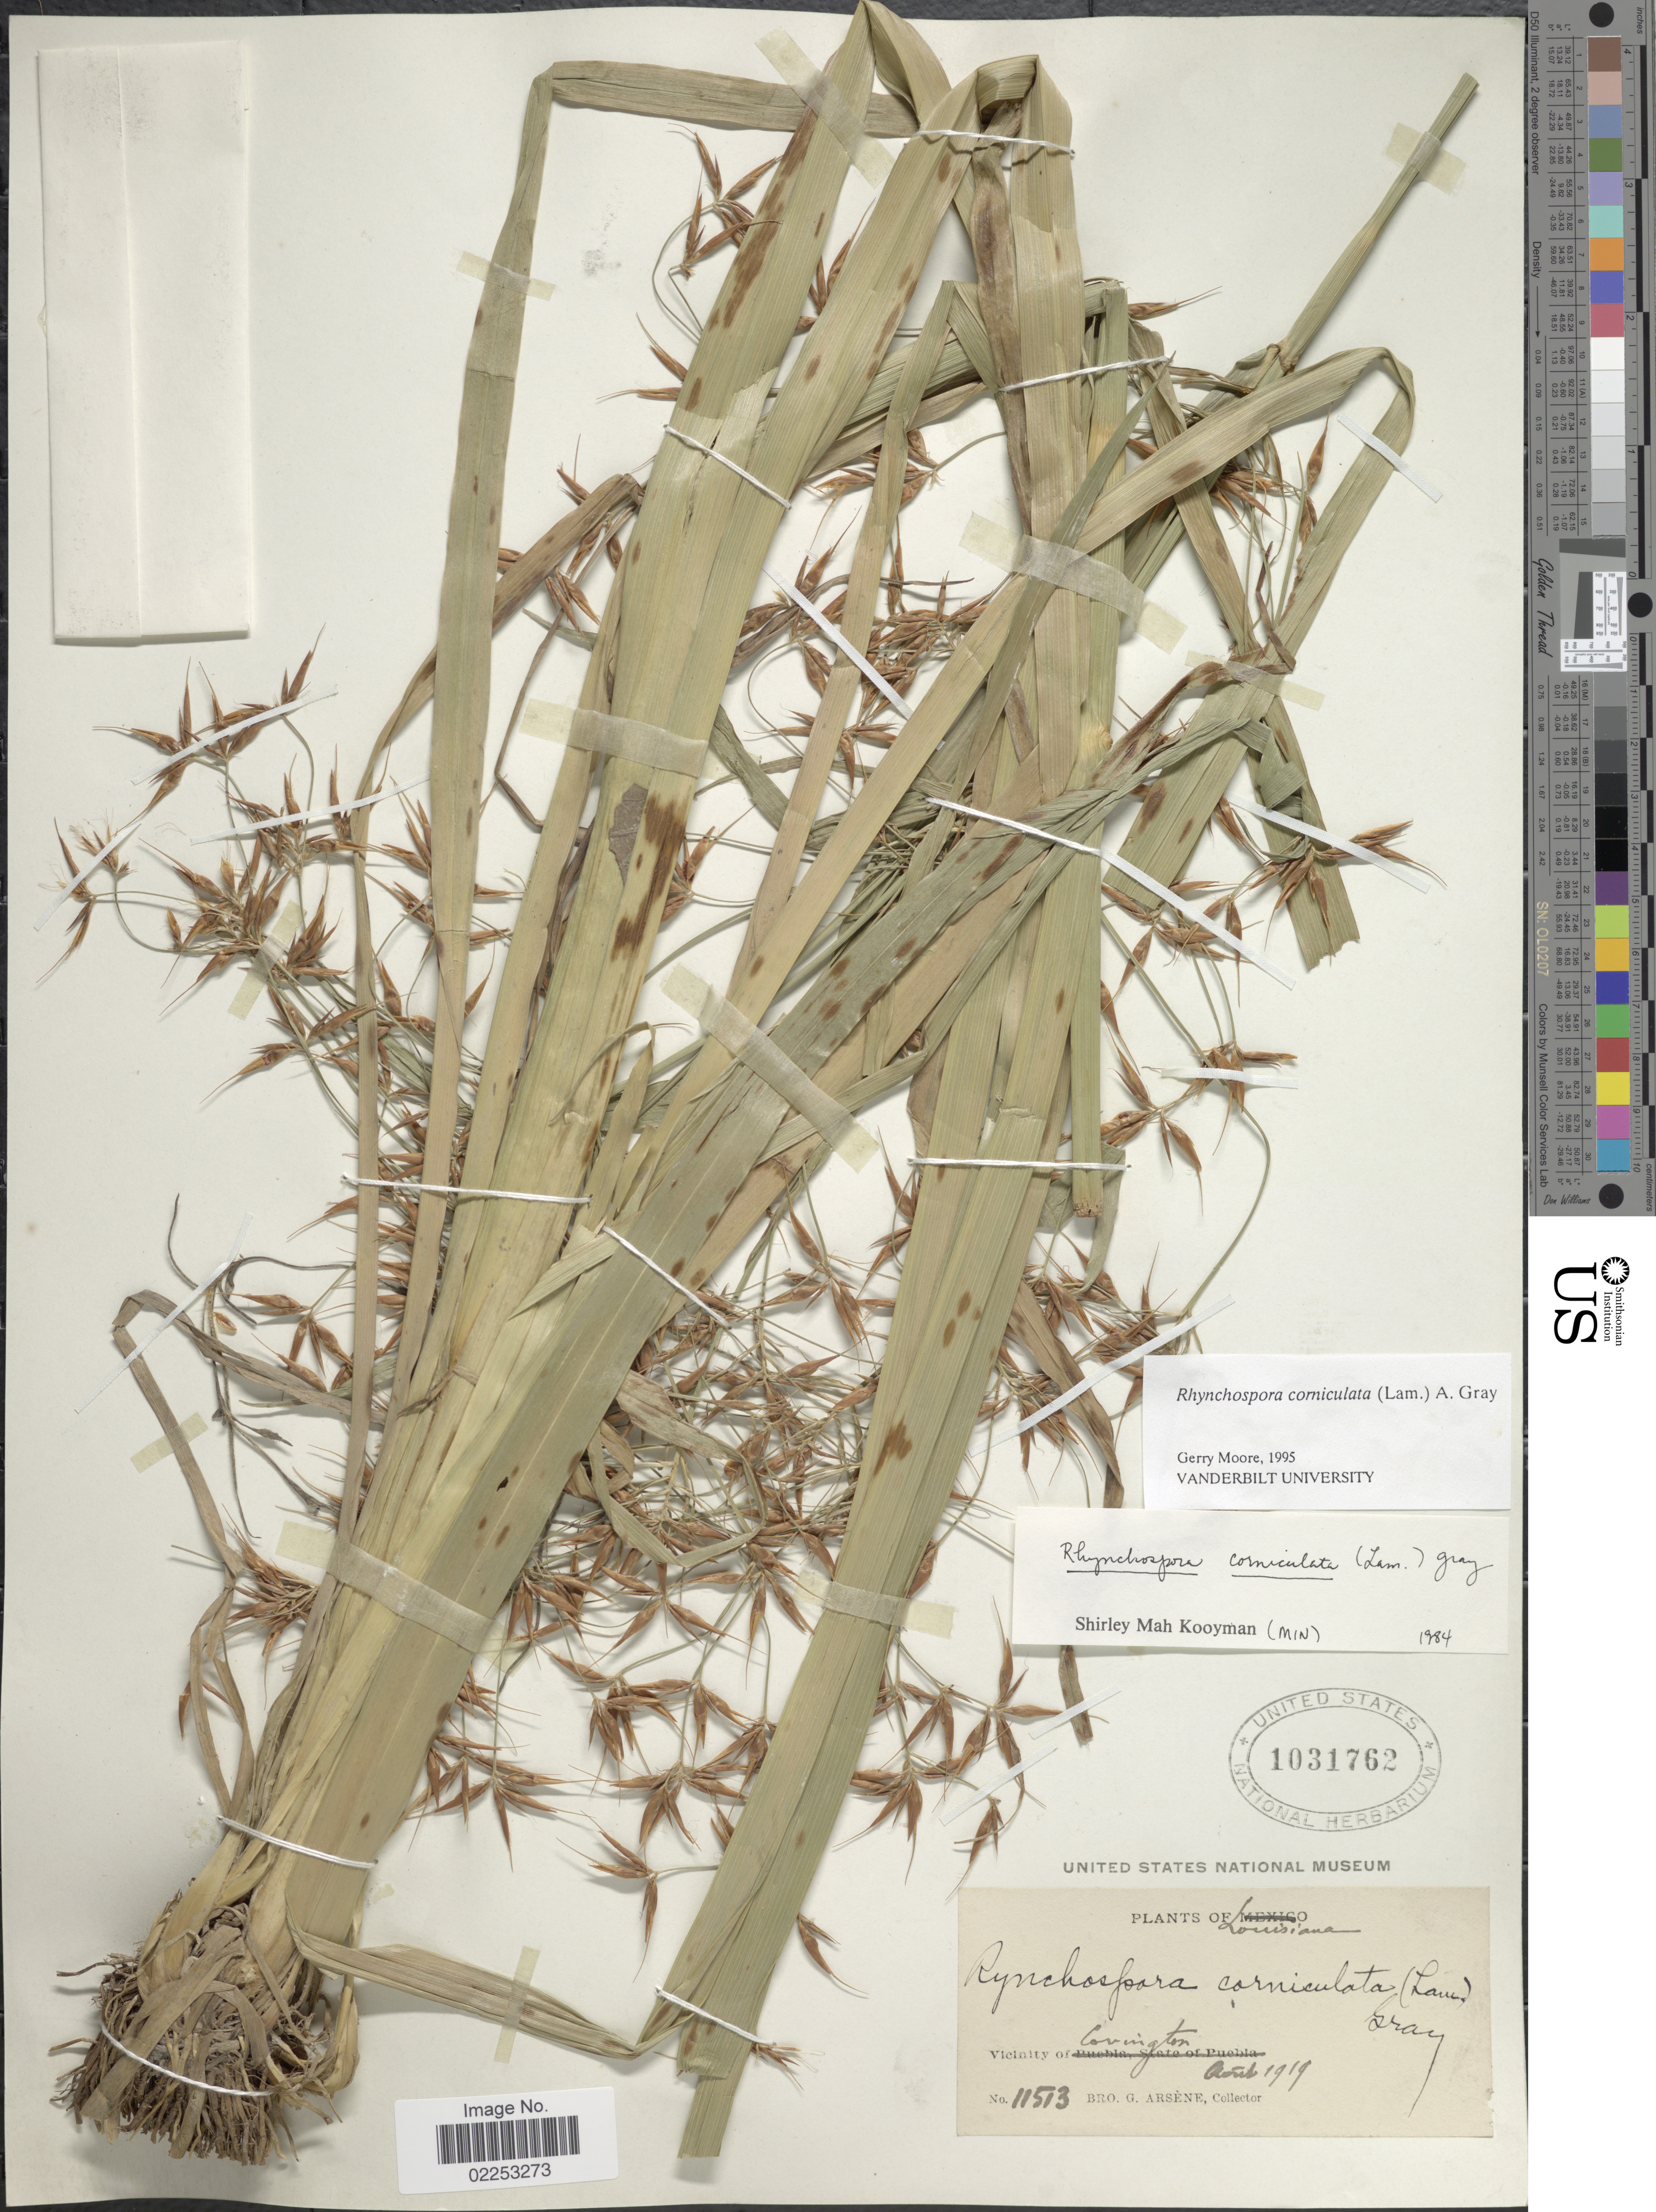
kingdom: Plantae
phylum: Tracheophyta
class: Liliopsida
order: Poales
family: Cyperaceae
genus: Rhynchospora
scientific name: Rhynchospora corniculata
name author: (Lam.) A. Gray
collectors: Bro. G. Arsène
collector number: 11513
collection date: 1919-08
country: United States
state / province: Louisiana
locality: Vicinity of Covington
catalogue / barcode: US 1031762